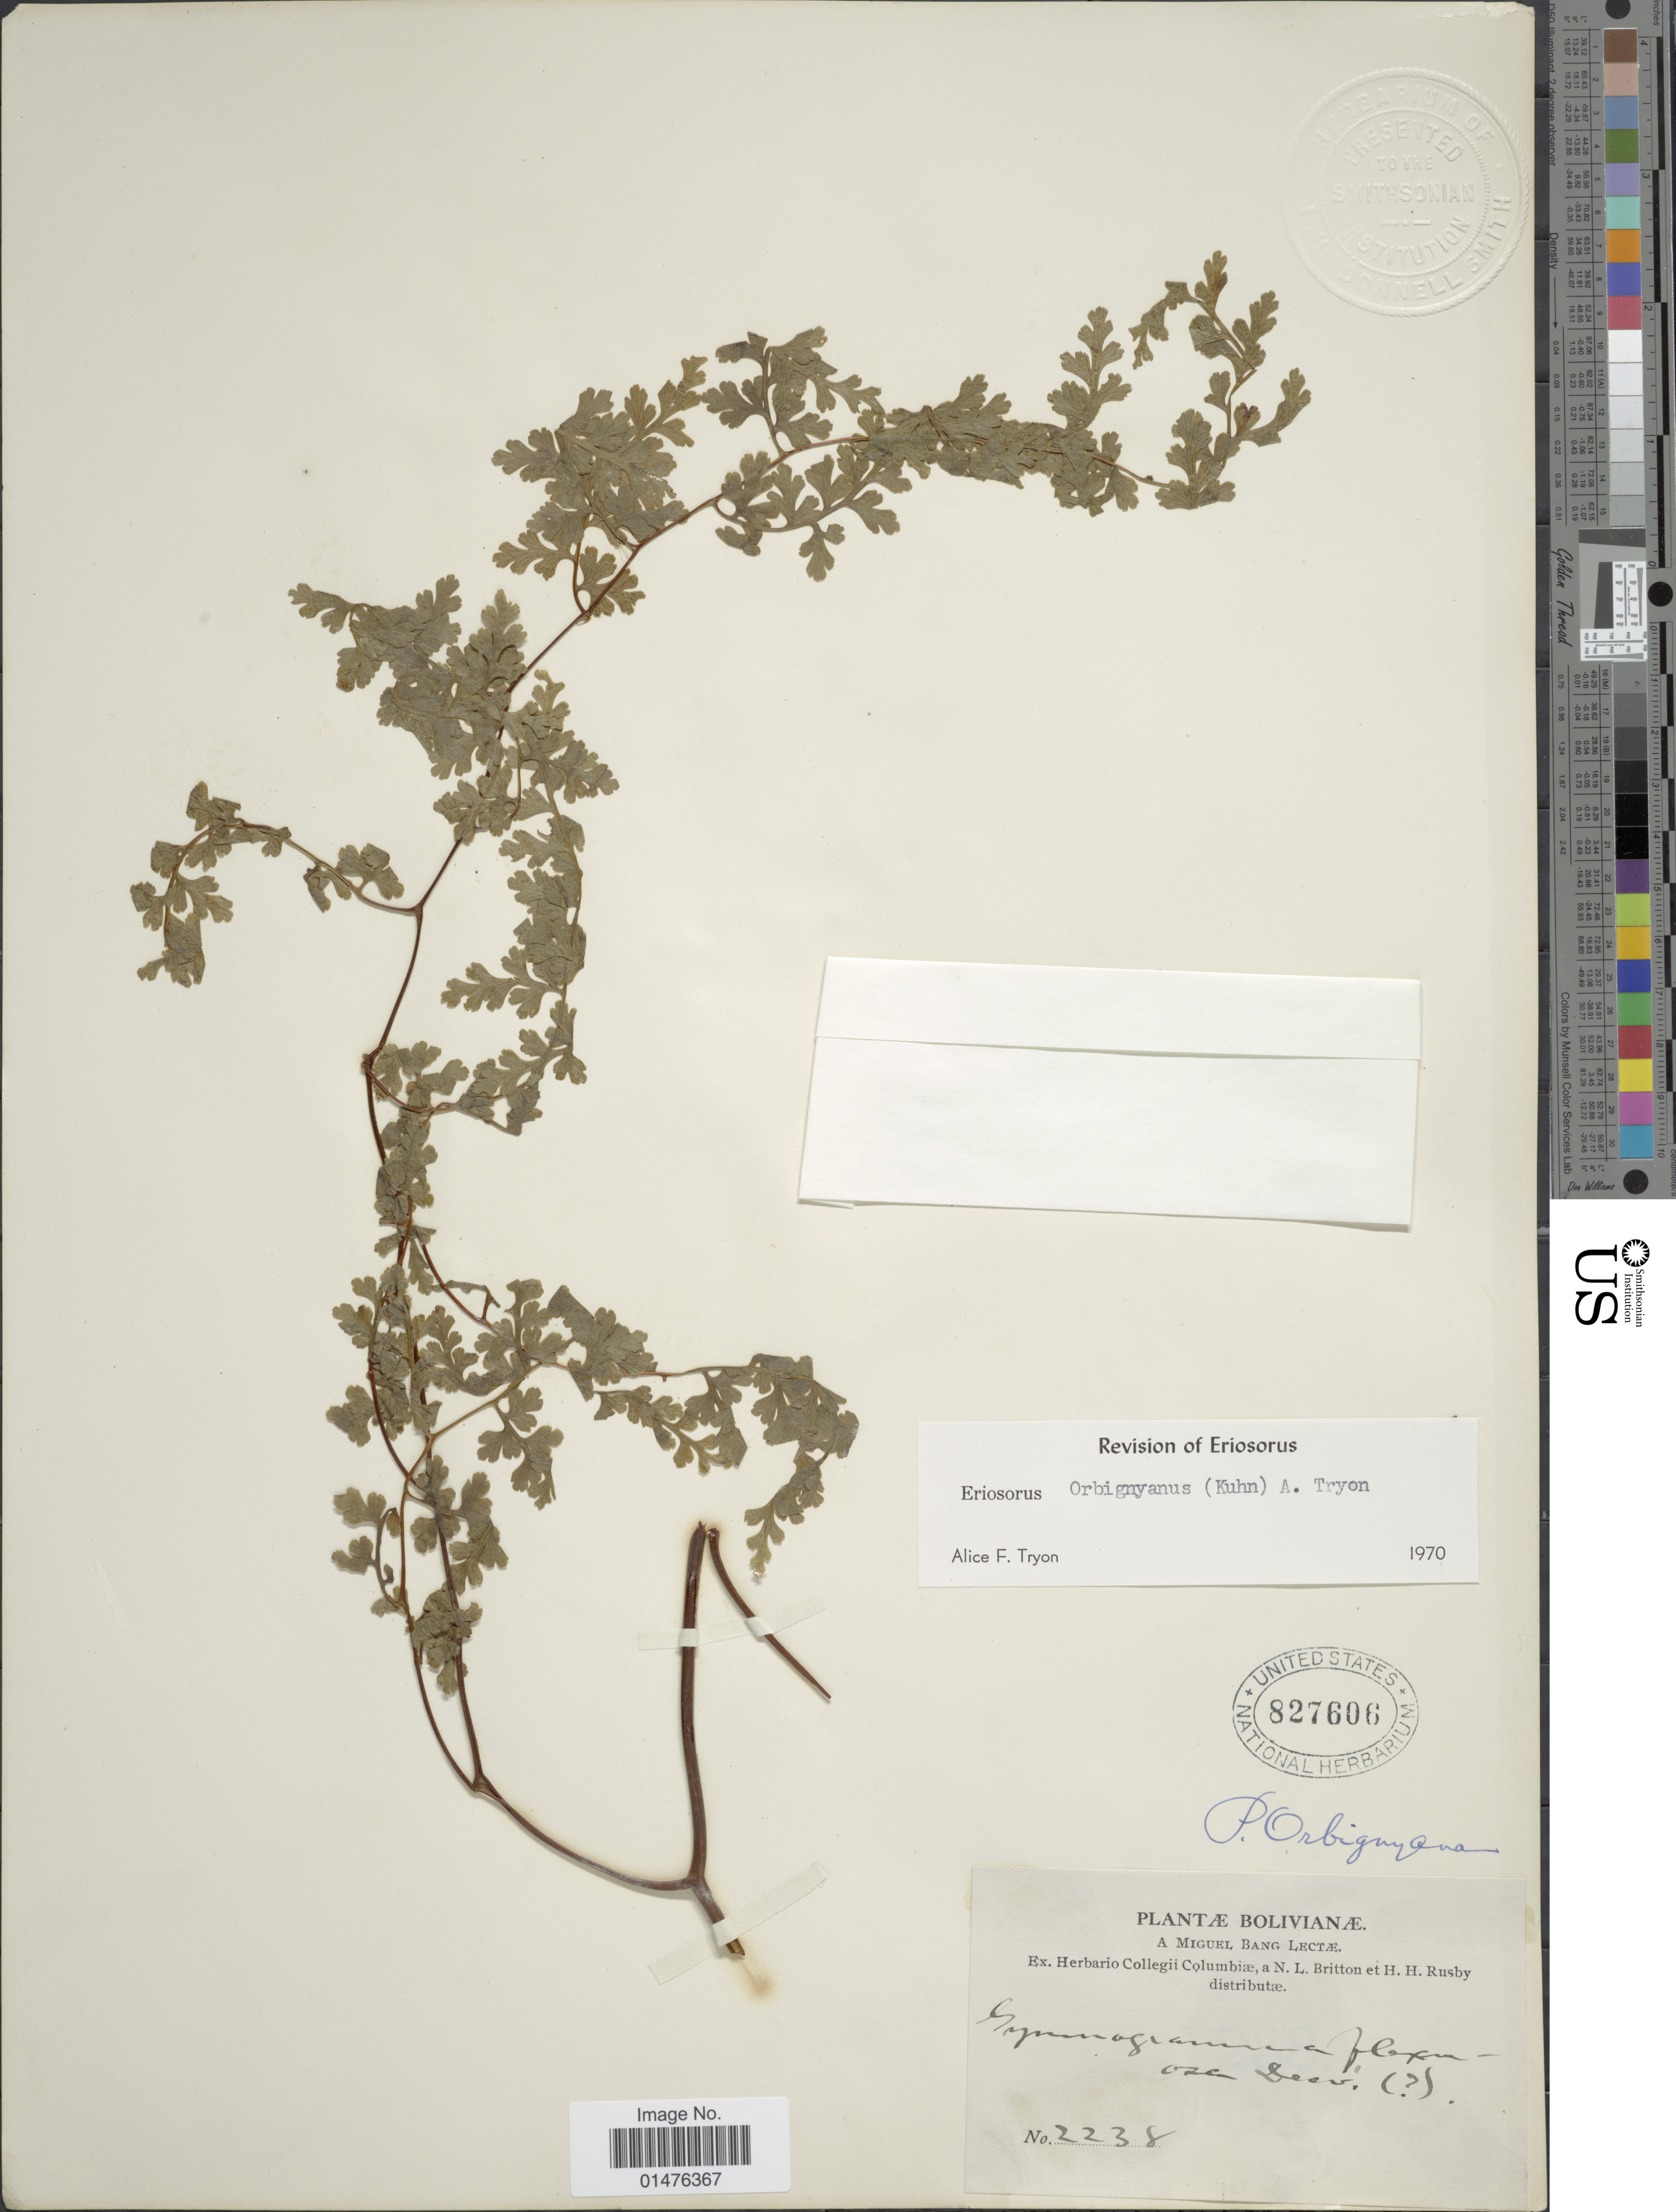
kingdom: Plantae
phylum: Tracheophyta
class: Polypodiopsida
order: Polypodiales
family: Pteridaceae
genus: Jamesonia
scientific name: Jamesonia orbignyana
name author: (Kuhn) Christenh.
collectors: M. Bang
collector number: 2238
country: Bolivia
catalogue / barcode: US 827606